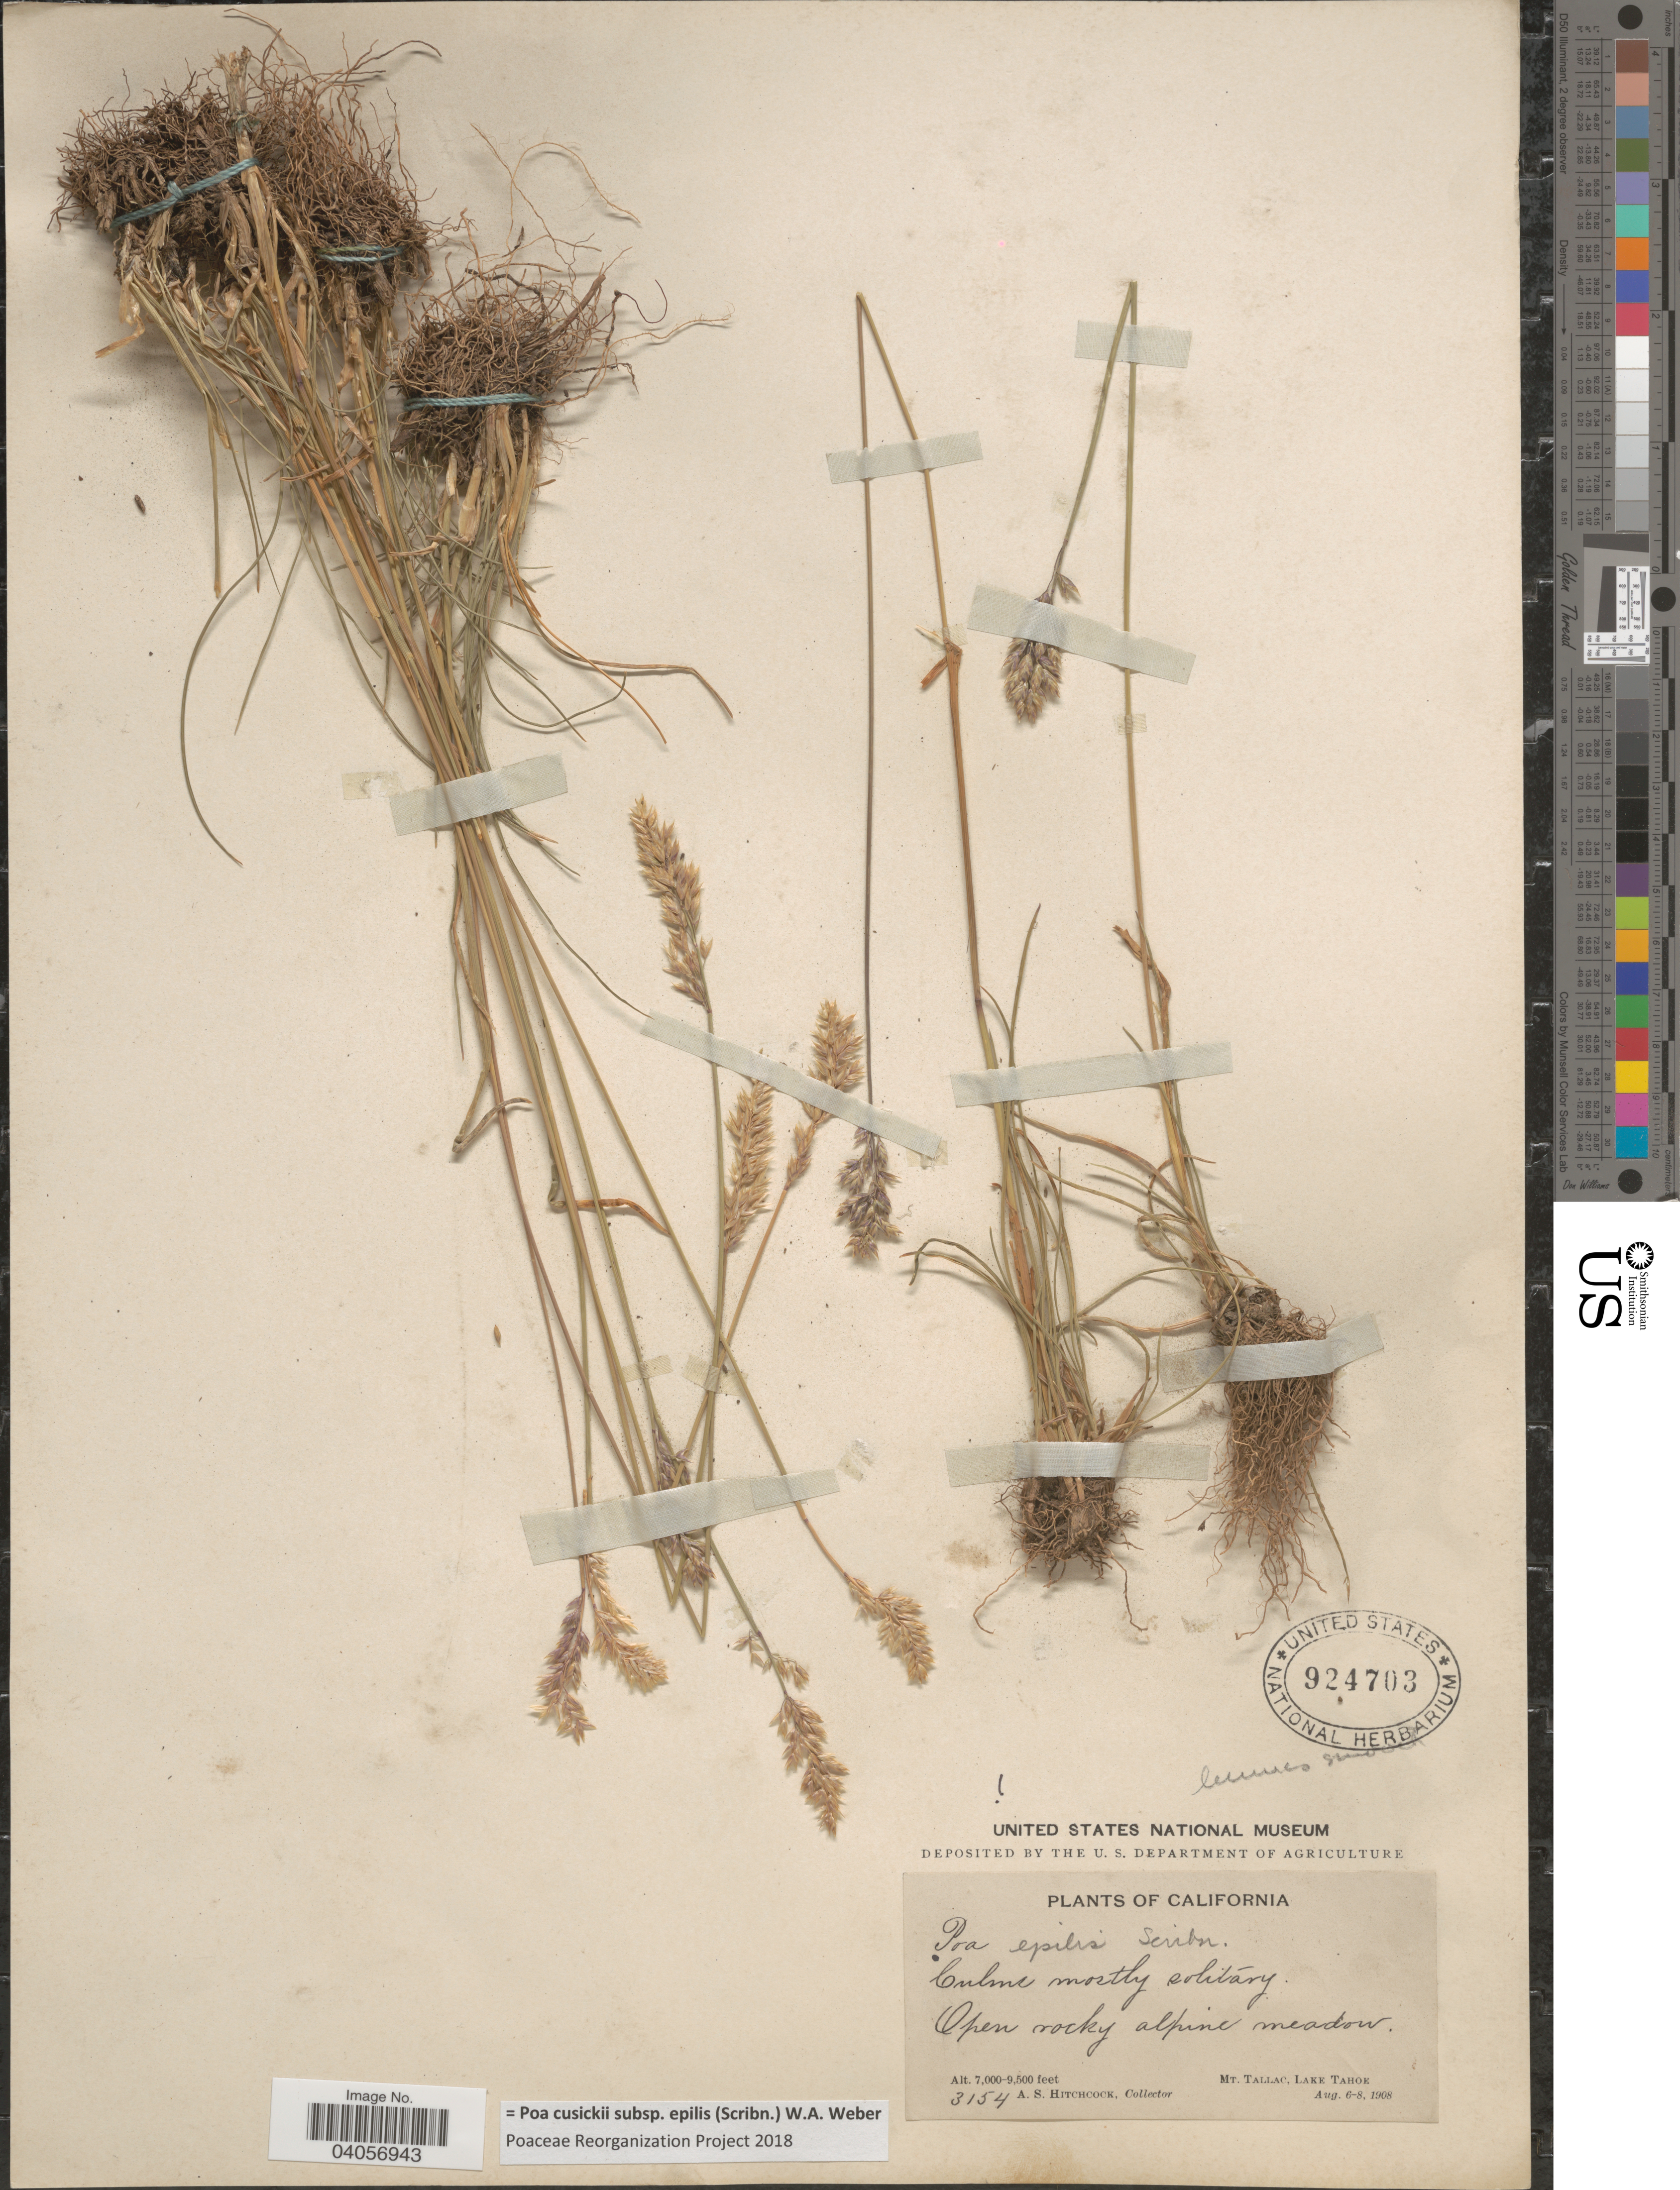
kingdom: Plantae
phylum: Tracheophyta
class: Liliopsida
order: Poales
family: Poaceae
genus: Poa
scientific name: Poa cusickii subsp. epilis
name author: (Scribn.) W.A. Weber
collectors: A. S. Hitchcock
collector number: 3154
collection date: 1908-08-06/1908-08-08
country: United States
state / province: California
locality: Mt. Tallac, Lake Tahoe.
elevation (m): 2134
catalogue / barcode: US 924703